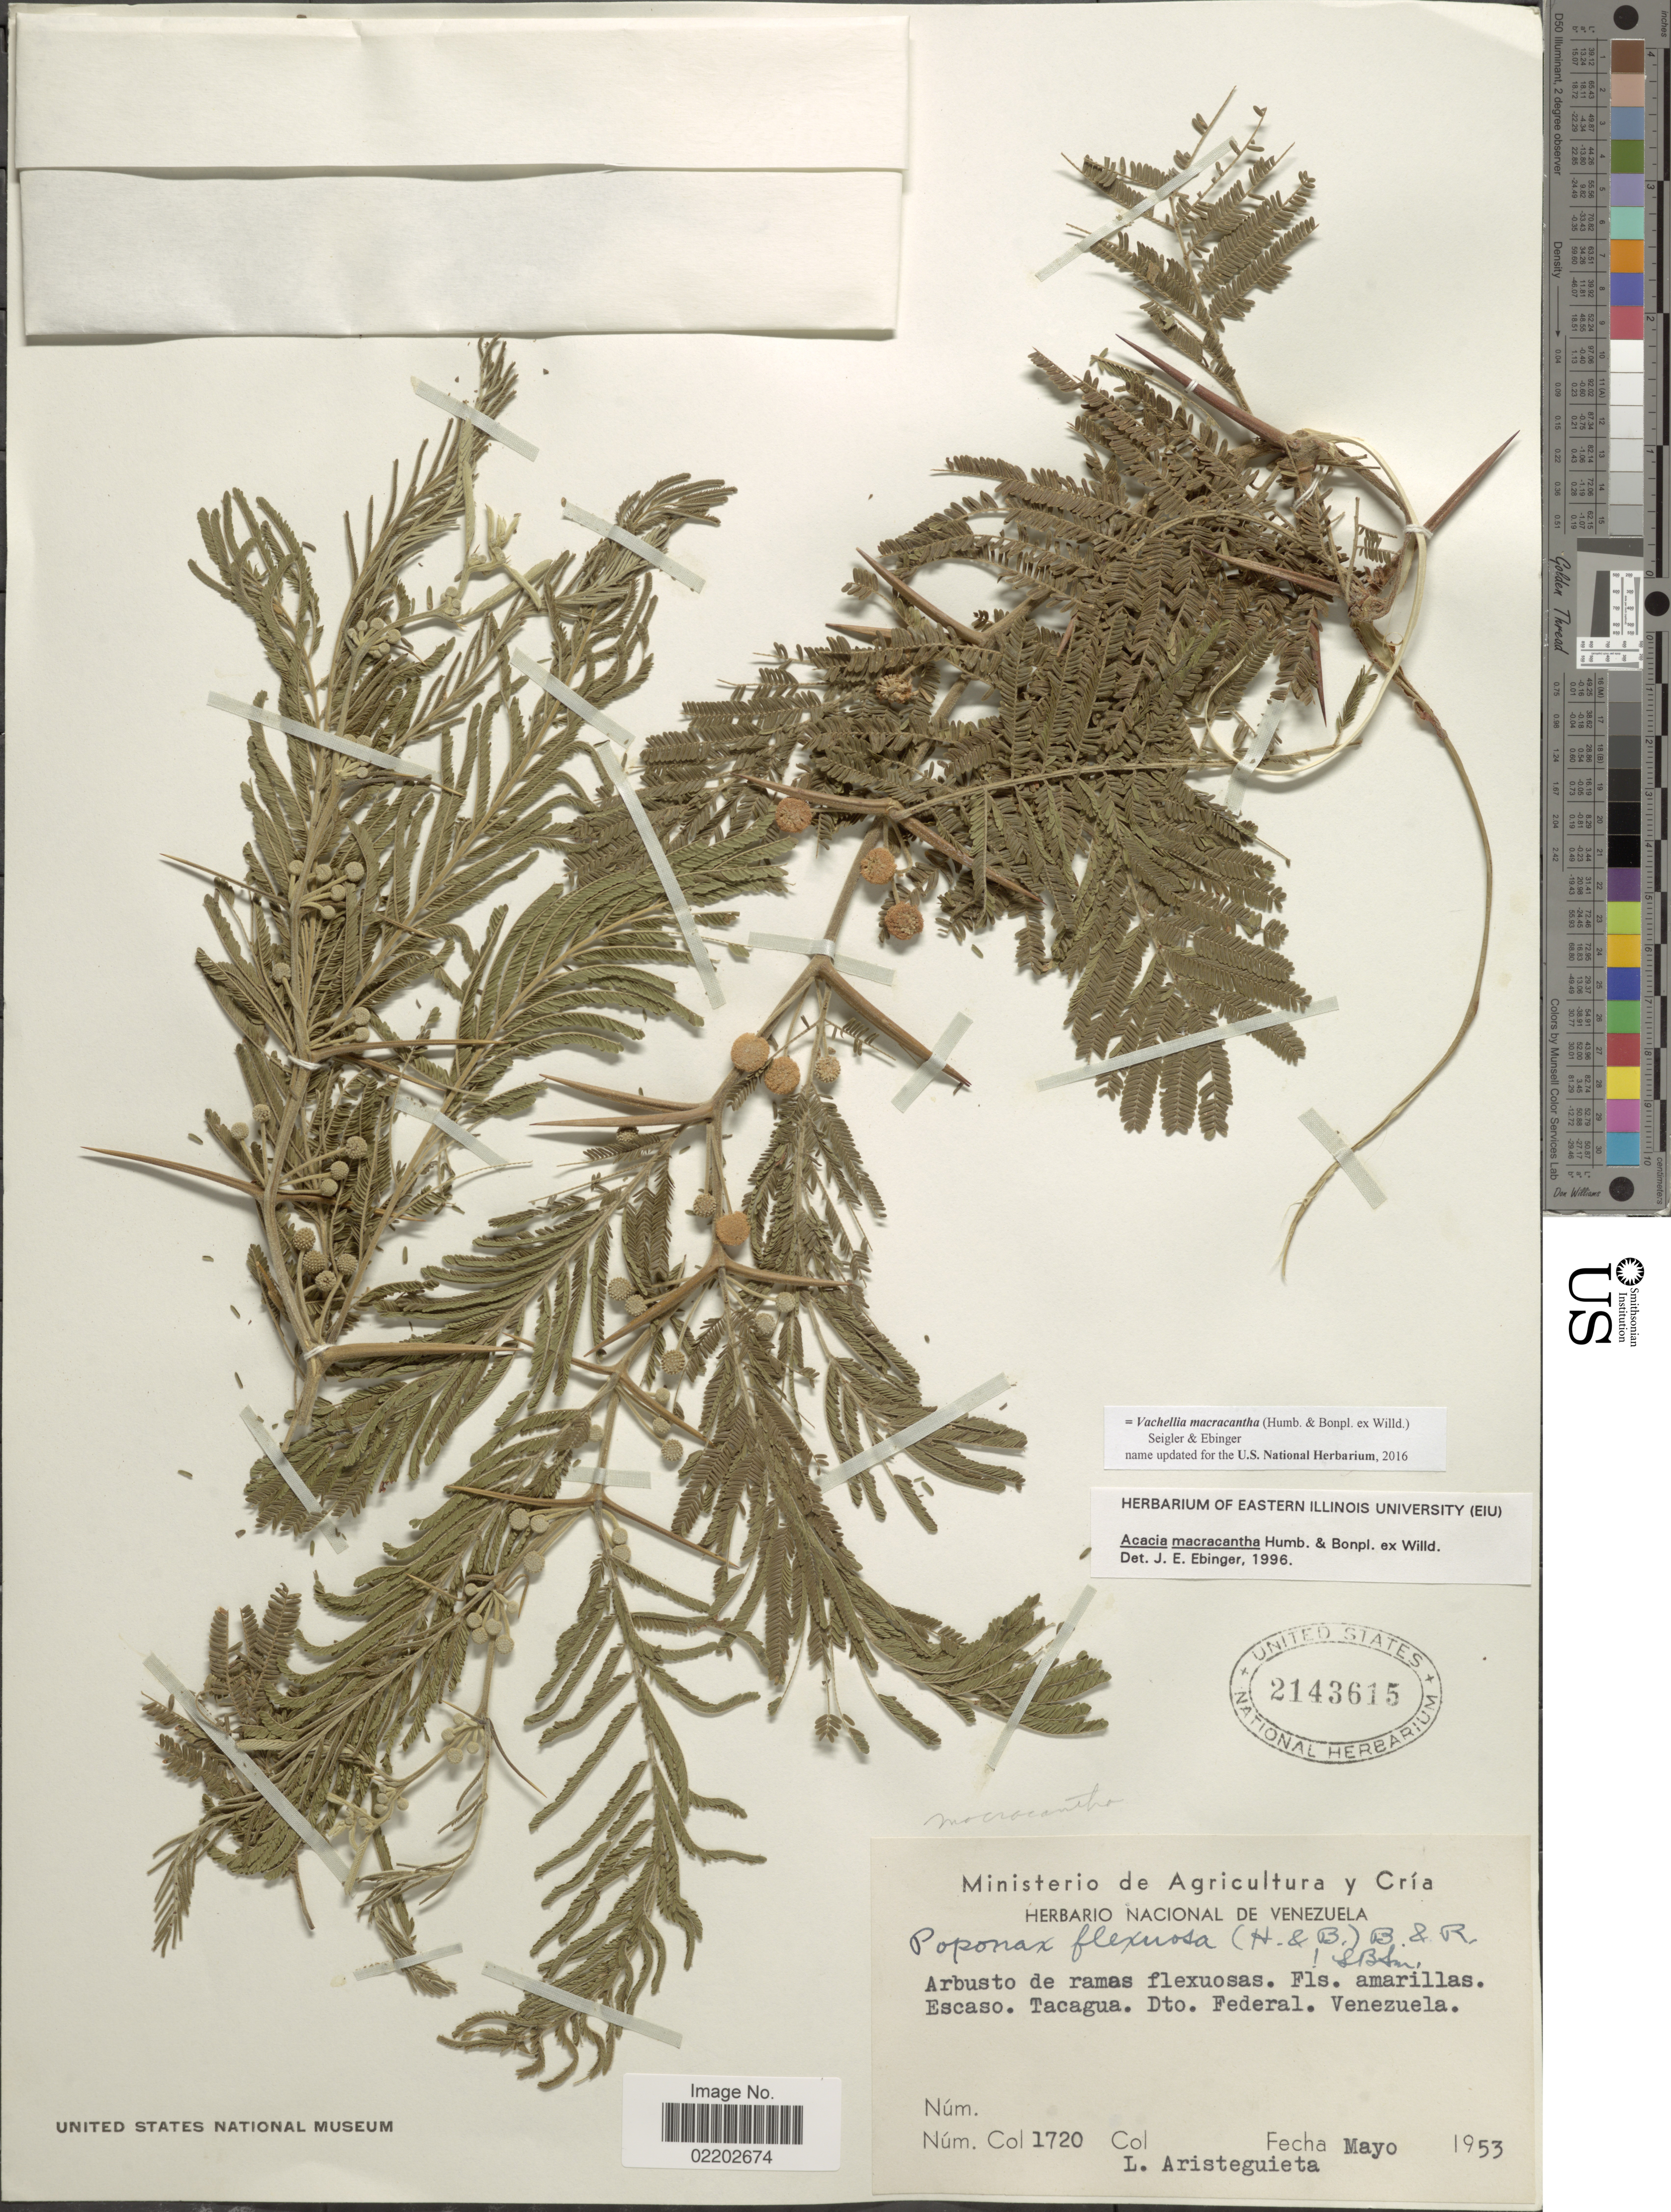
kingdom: Plantae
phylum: Tracheophyta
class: Magnoliopsida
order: Fabales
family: Fabaceae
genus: Vachellia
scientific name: Vachellia macracantha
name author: (Humb. & Bonpl. ex Willd.) Seigler & Ebinger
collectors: L. Aristeguieta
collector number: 1720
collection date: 1953-05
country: Venezuela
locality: Escaso, Tacagua, Dto. Federal. Venezuela.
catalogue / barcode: US 2143615